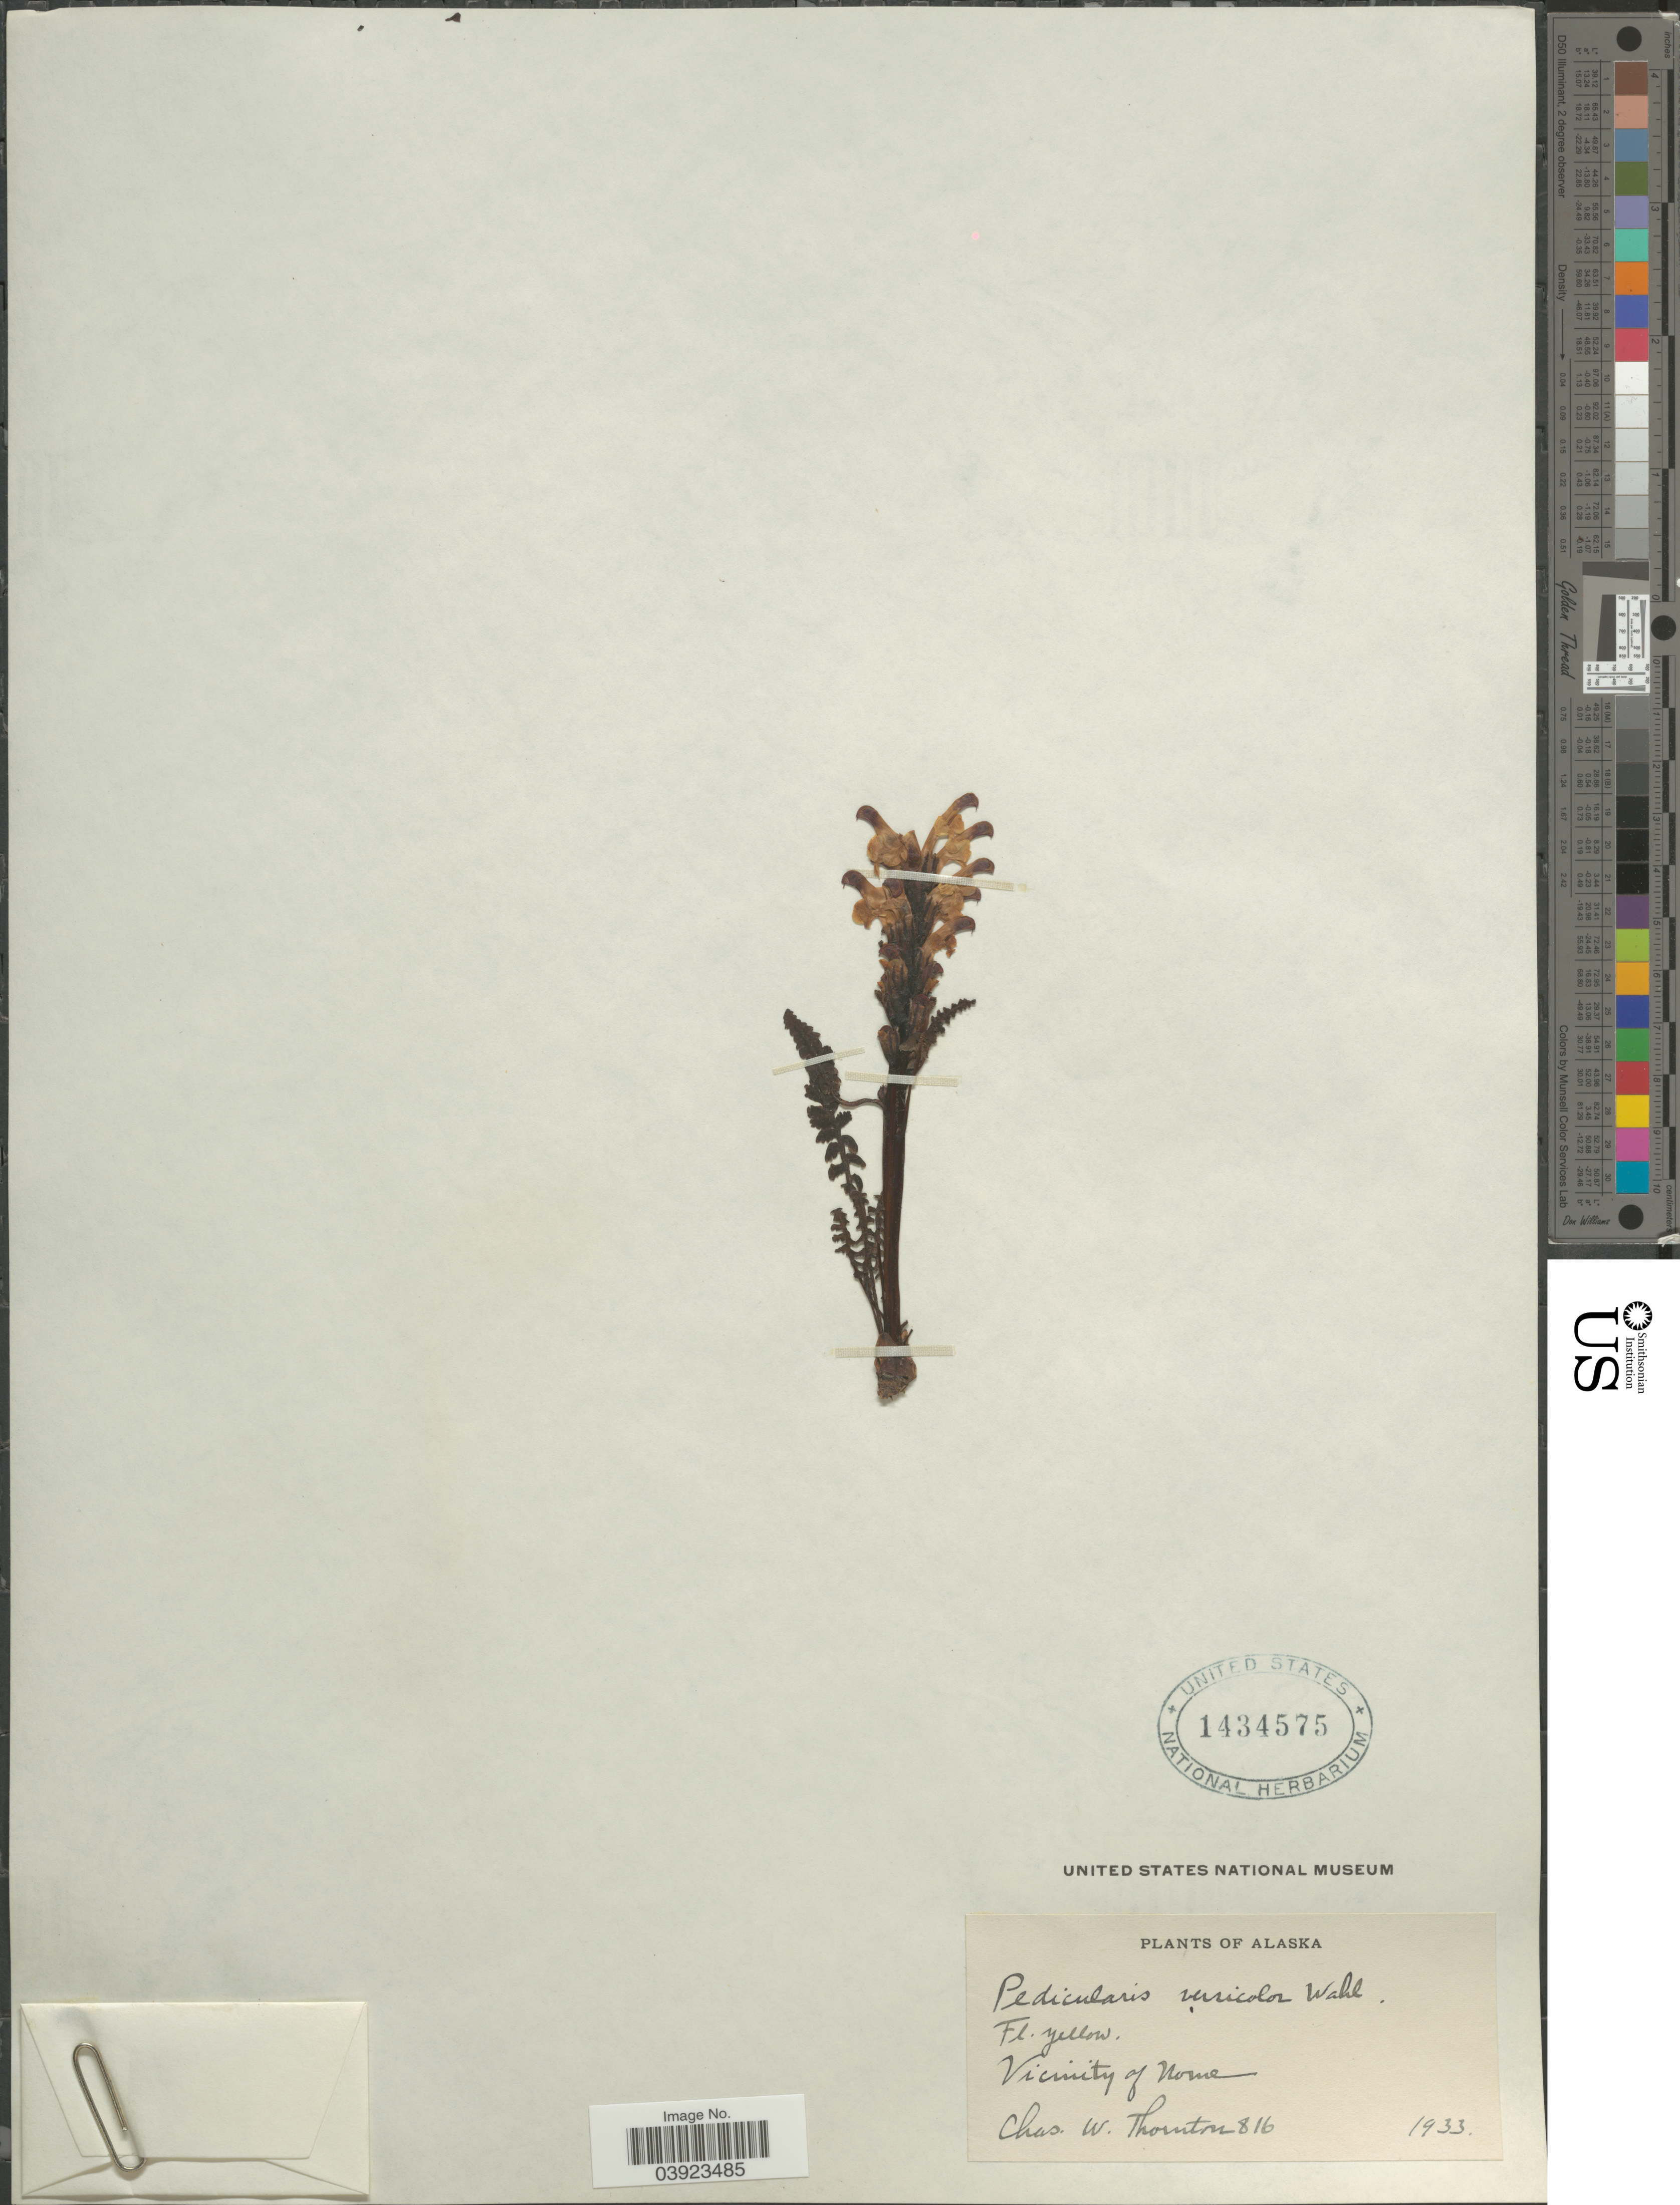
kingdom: Plantae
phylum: Tracheophyta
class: Magnoliopsida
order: Lamiales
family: Orobanchaceae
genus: Pedicularis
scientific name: Pedicularis versicolor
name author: Wahlenb.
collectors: C. Thornton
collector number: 816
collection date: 1933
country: United States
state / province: Alaska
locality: Vicinity of Nome.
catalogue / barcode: US 1434575